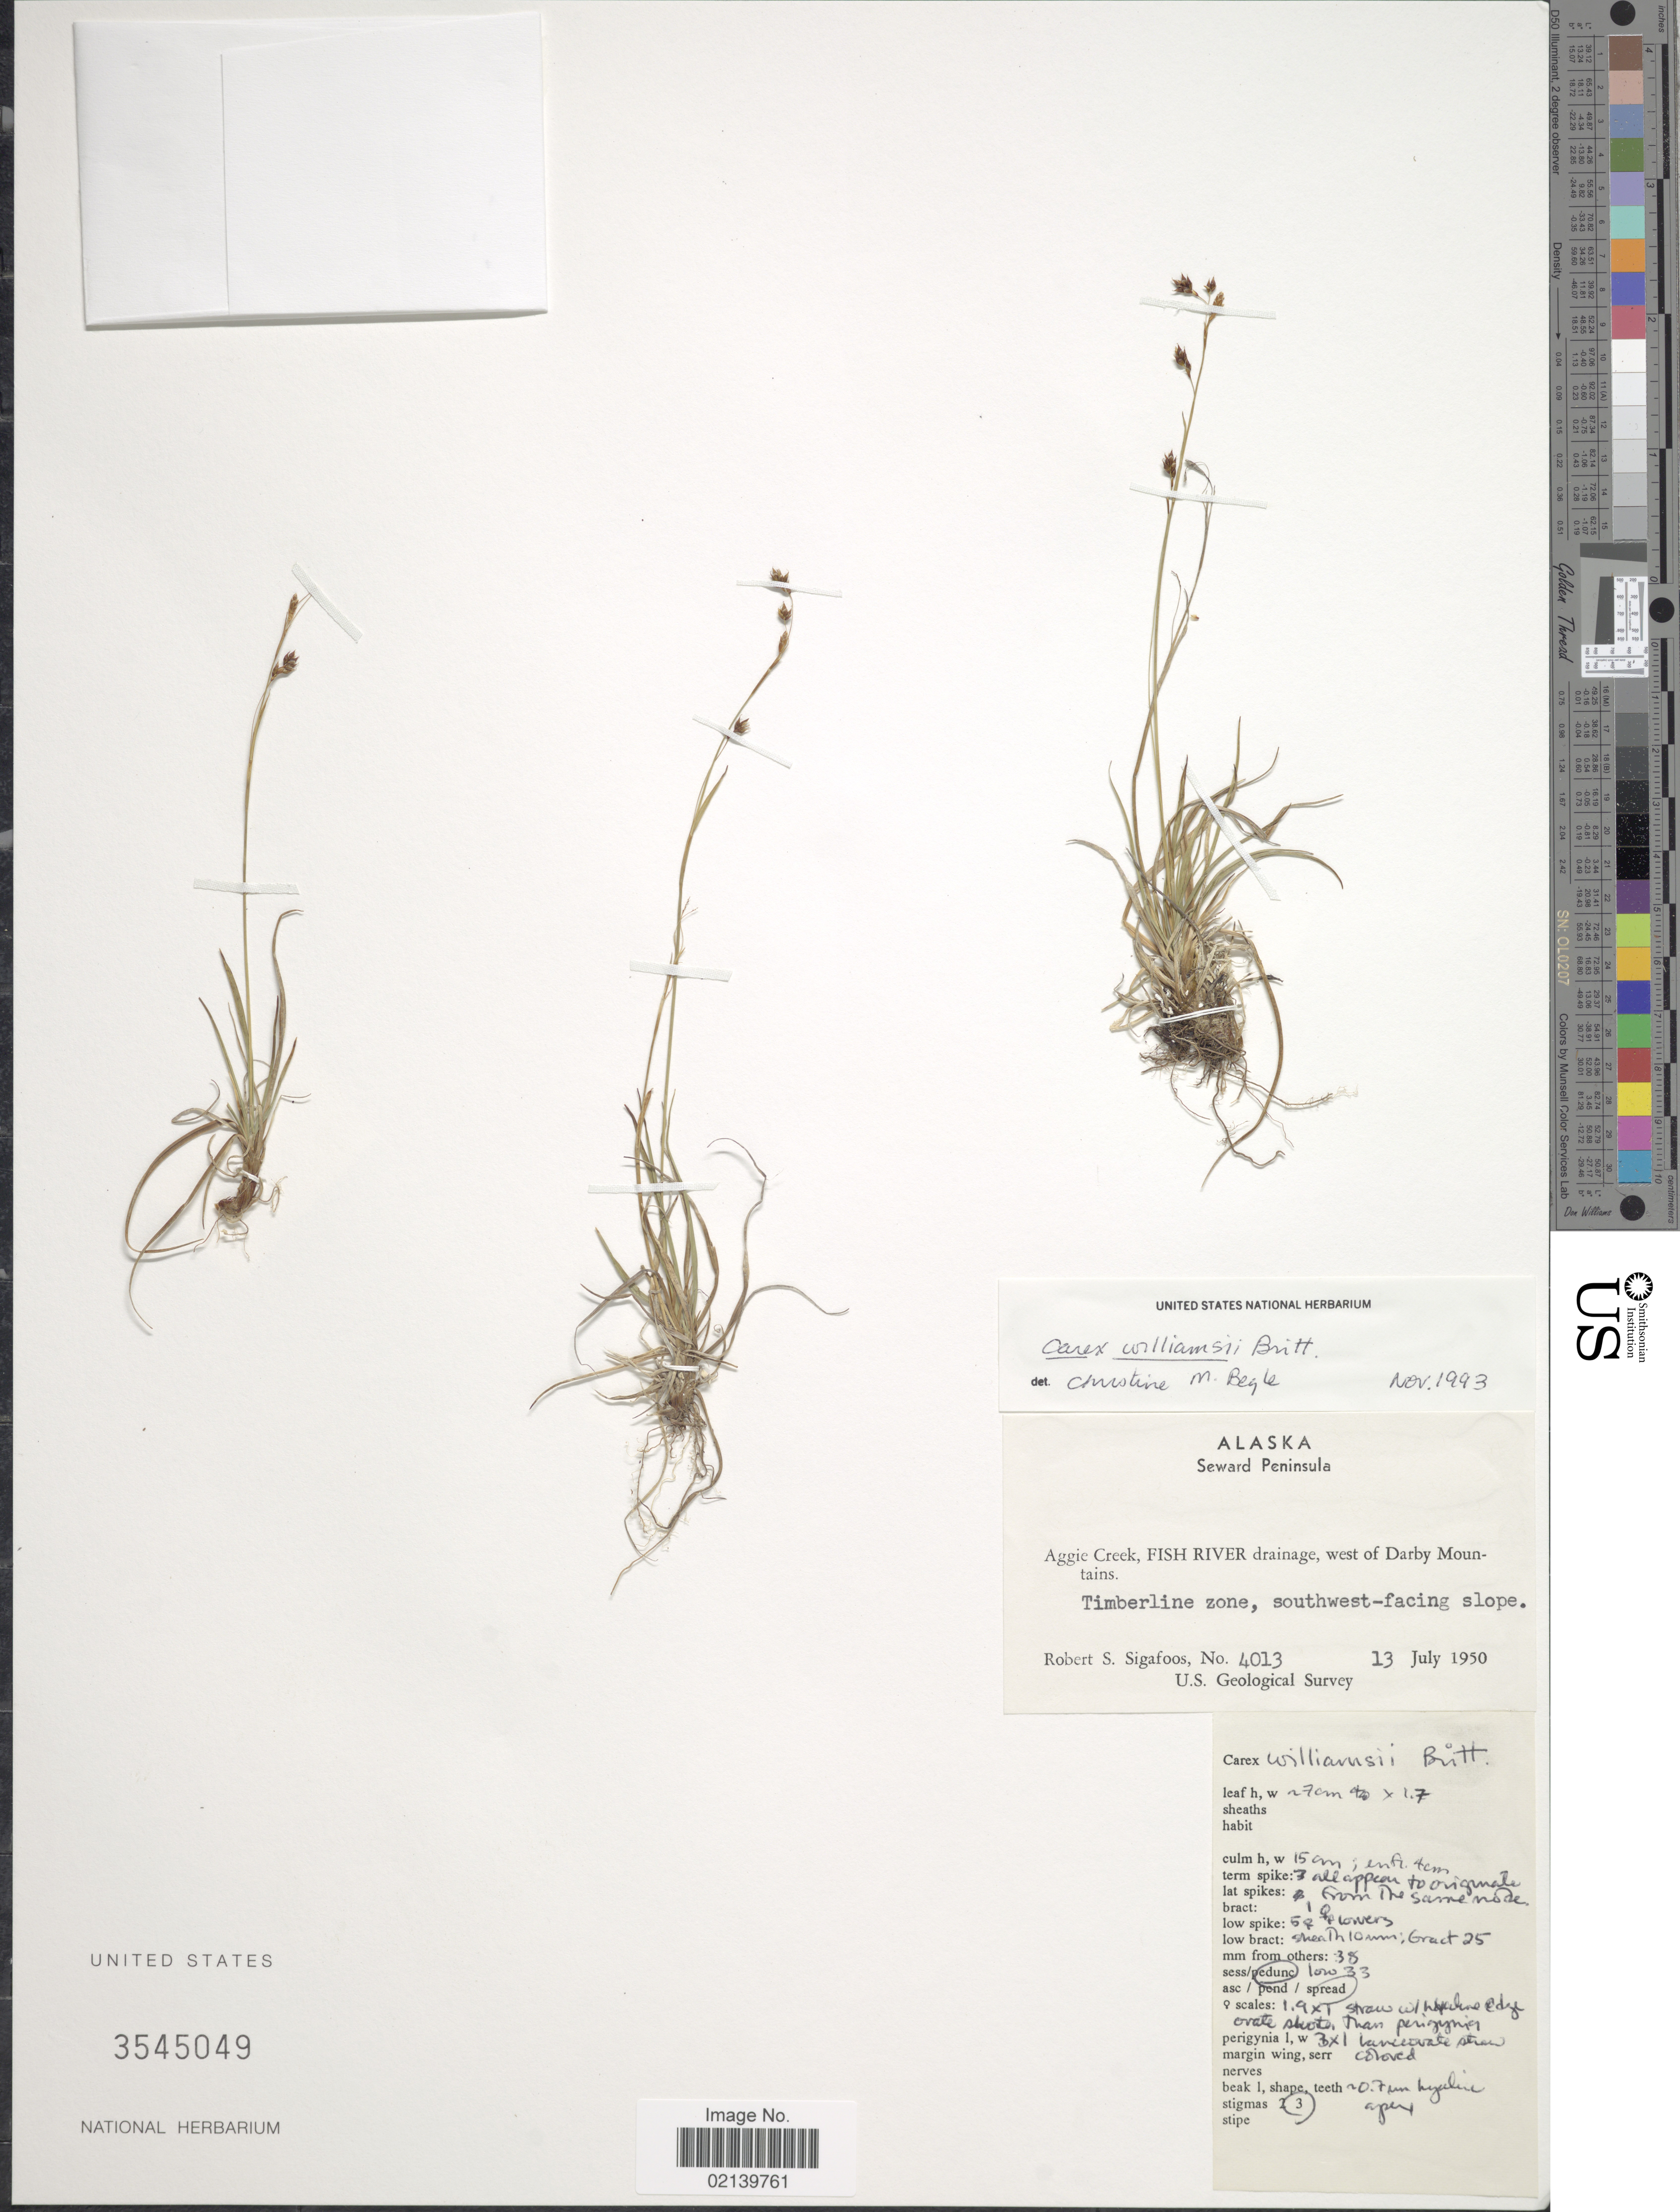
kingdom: Plantae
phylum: Tracheophyta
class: Liliopsida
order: Poales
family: Cyperaceae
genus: Carex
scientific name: Carex williamsii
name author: Britton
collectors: R. Sigafoos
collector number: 4013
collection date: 1950-07-13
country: United States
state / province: Alaska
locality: Seward Peninsula, Aggie Creek, Fish River drainage, west of Darby Mountains. Timeberline zone, southwest-facing slope.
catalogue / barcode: US 3545049